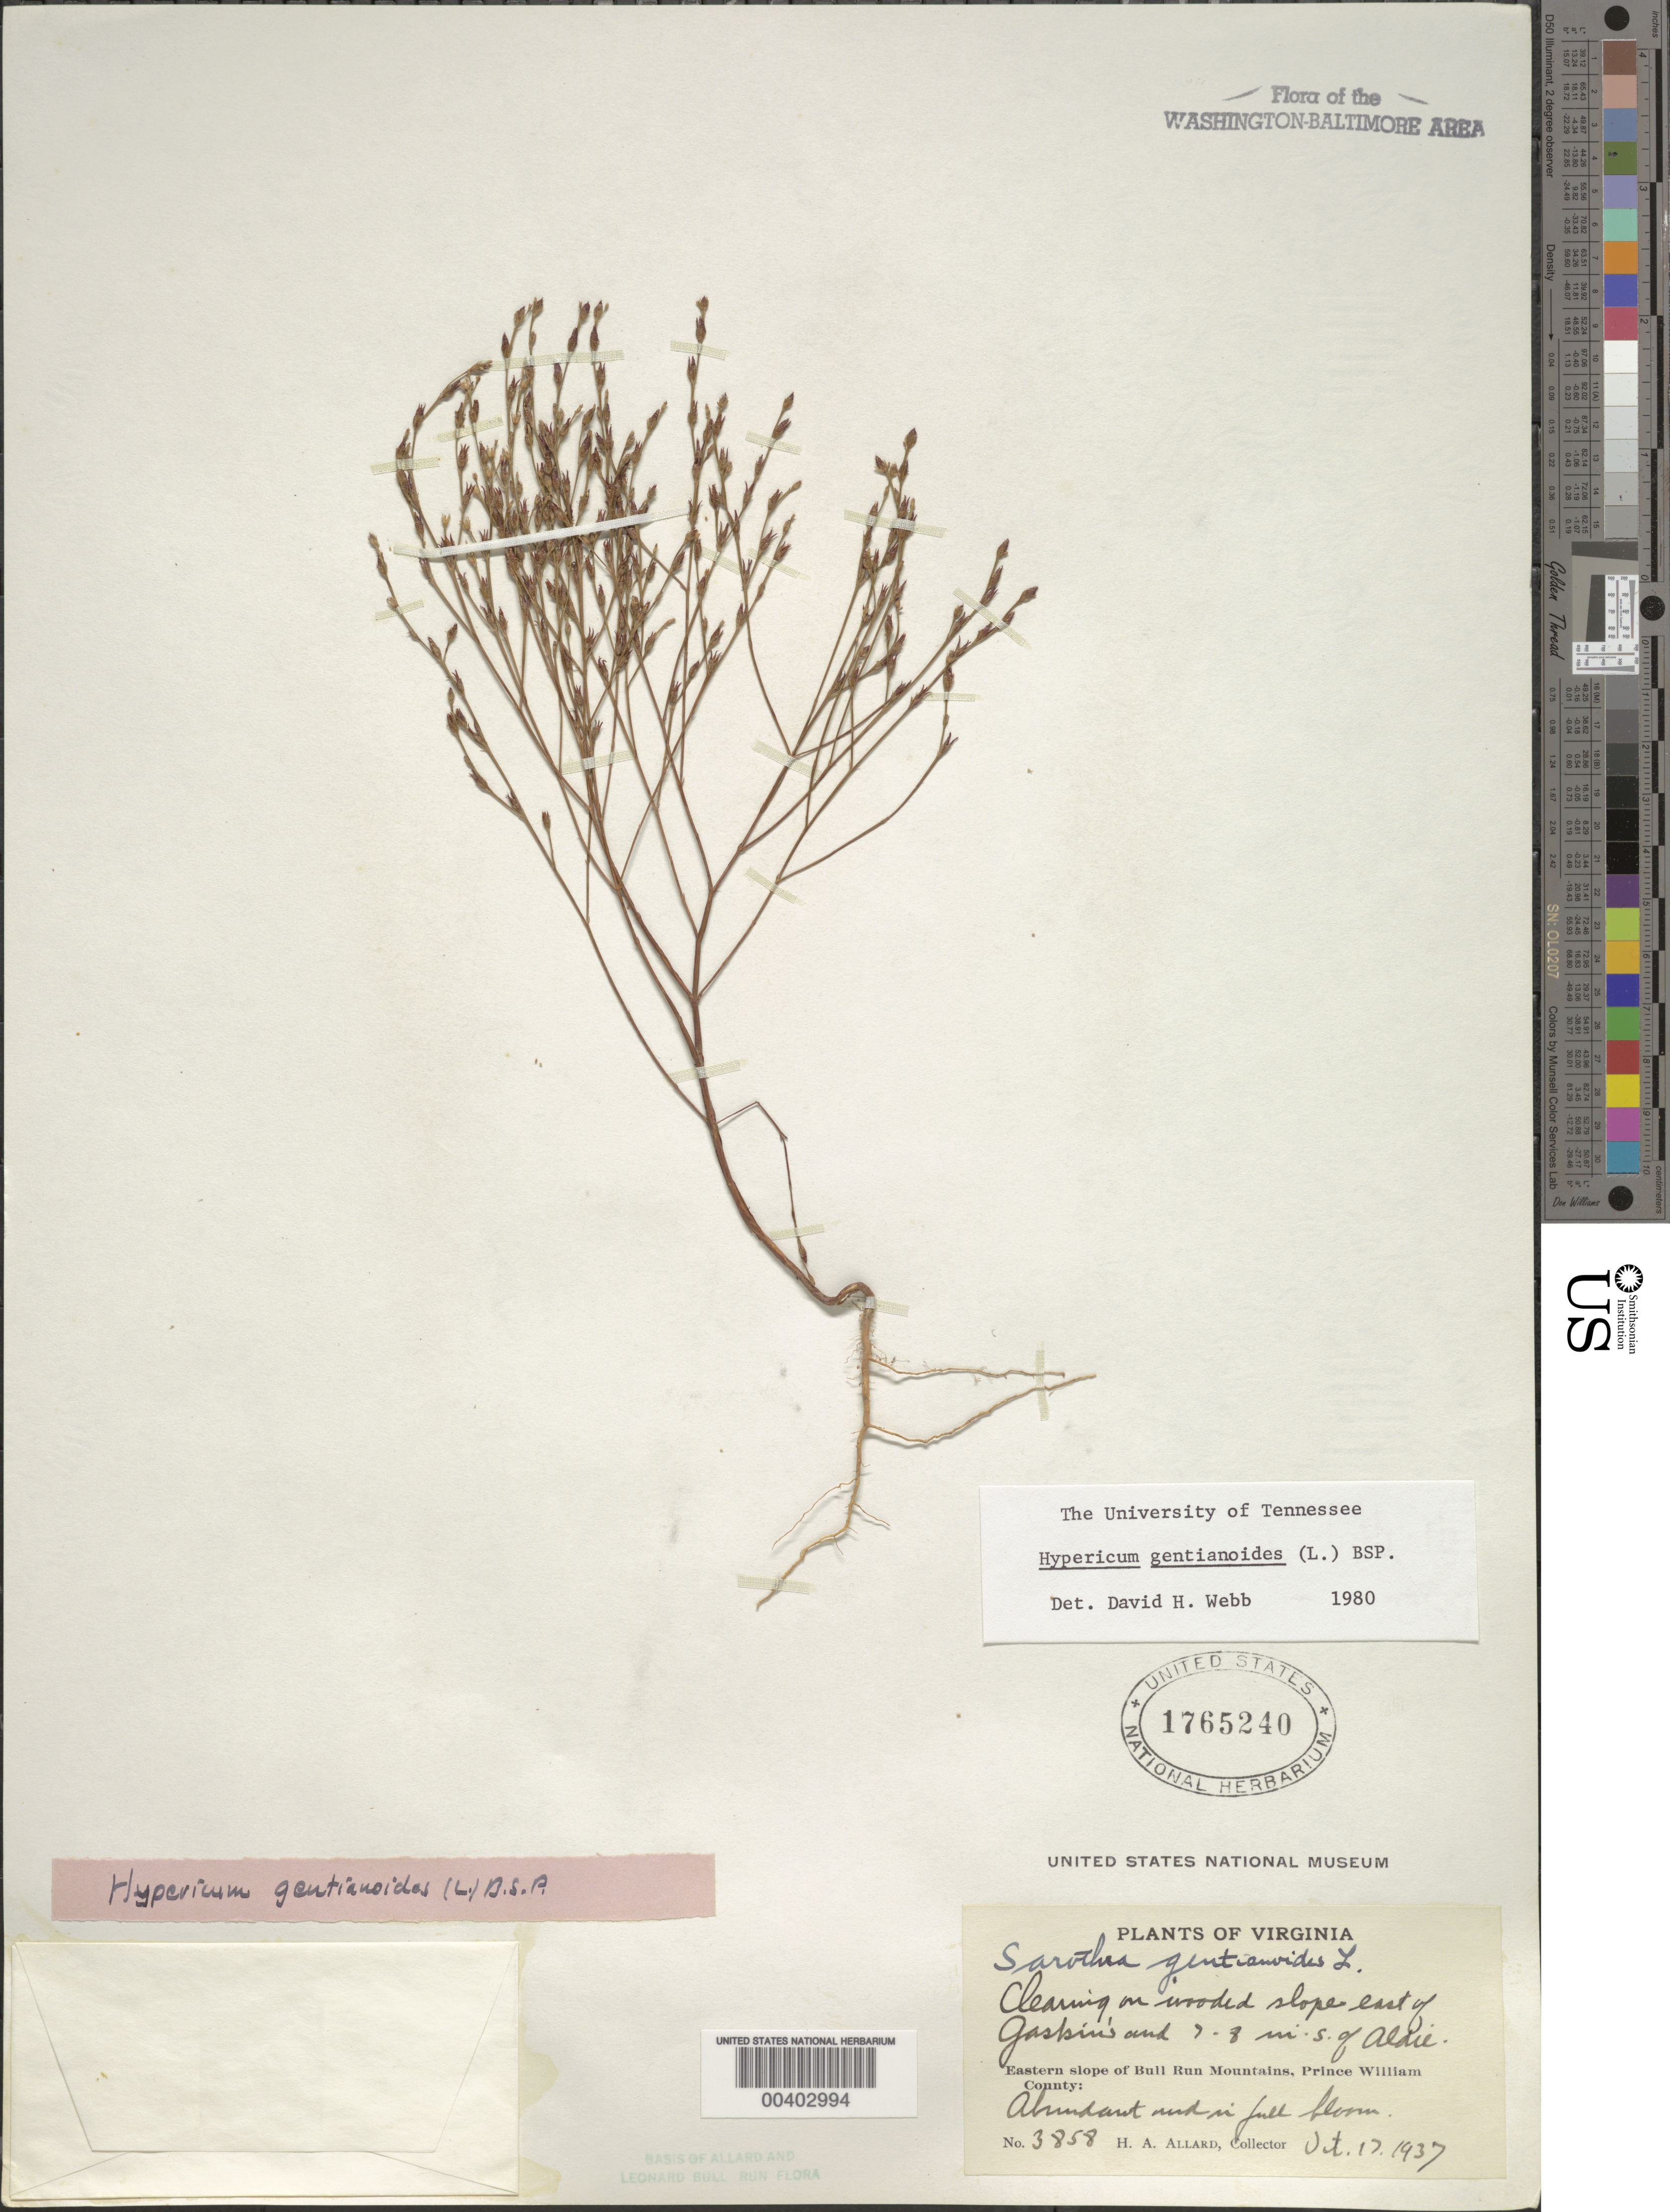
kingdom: Plantae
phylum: Tracheophyta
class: Magnoliopsida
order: Malpighiales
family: Hypericaceae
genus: Hypericum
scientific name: Hypericum gentianoides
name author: (L.) Britton, Stearns & Poggenb.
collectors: H. A. Allard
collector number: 3858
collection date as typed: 17 Oct 1937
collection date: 1937-10-17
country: United States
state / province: Virginia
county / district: Prince William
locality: South of Aldie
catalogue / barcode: US 1765240